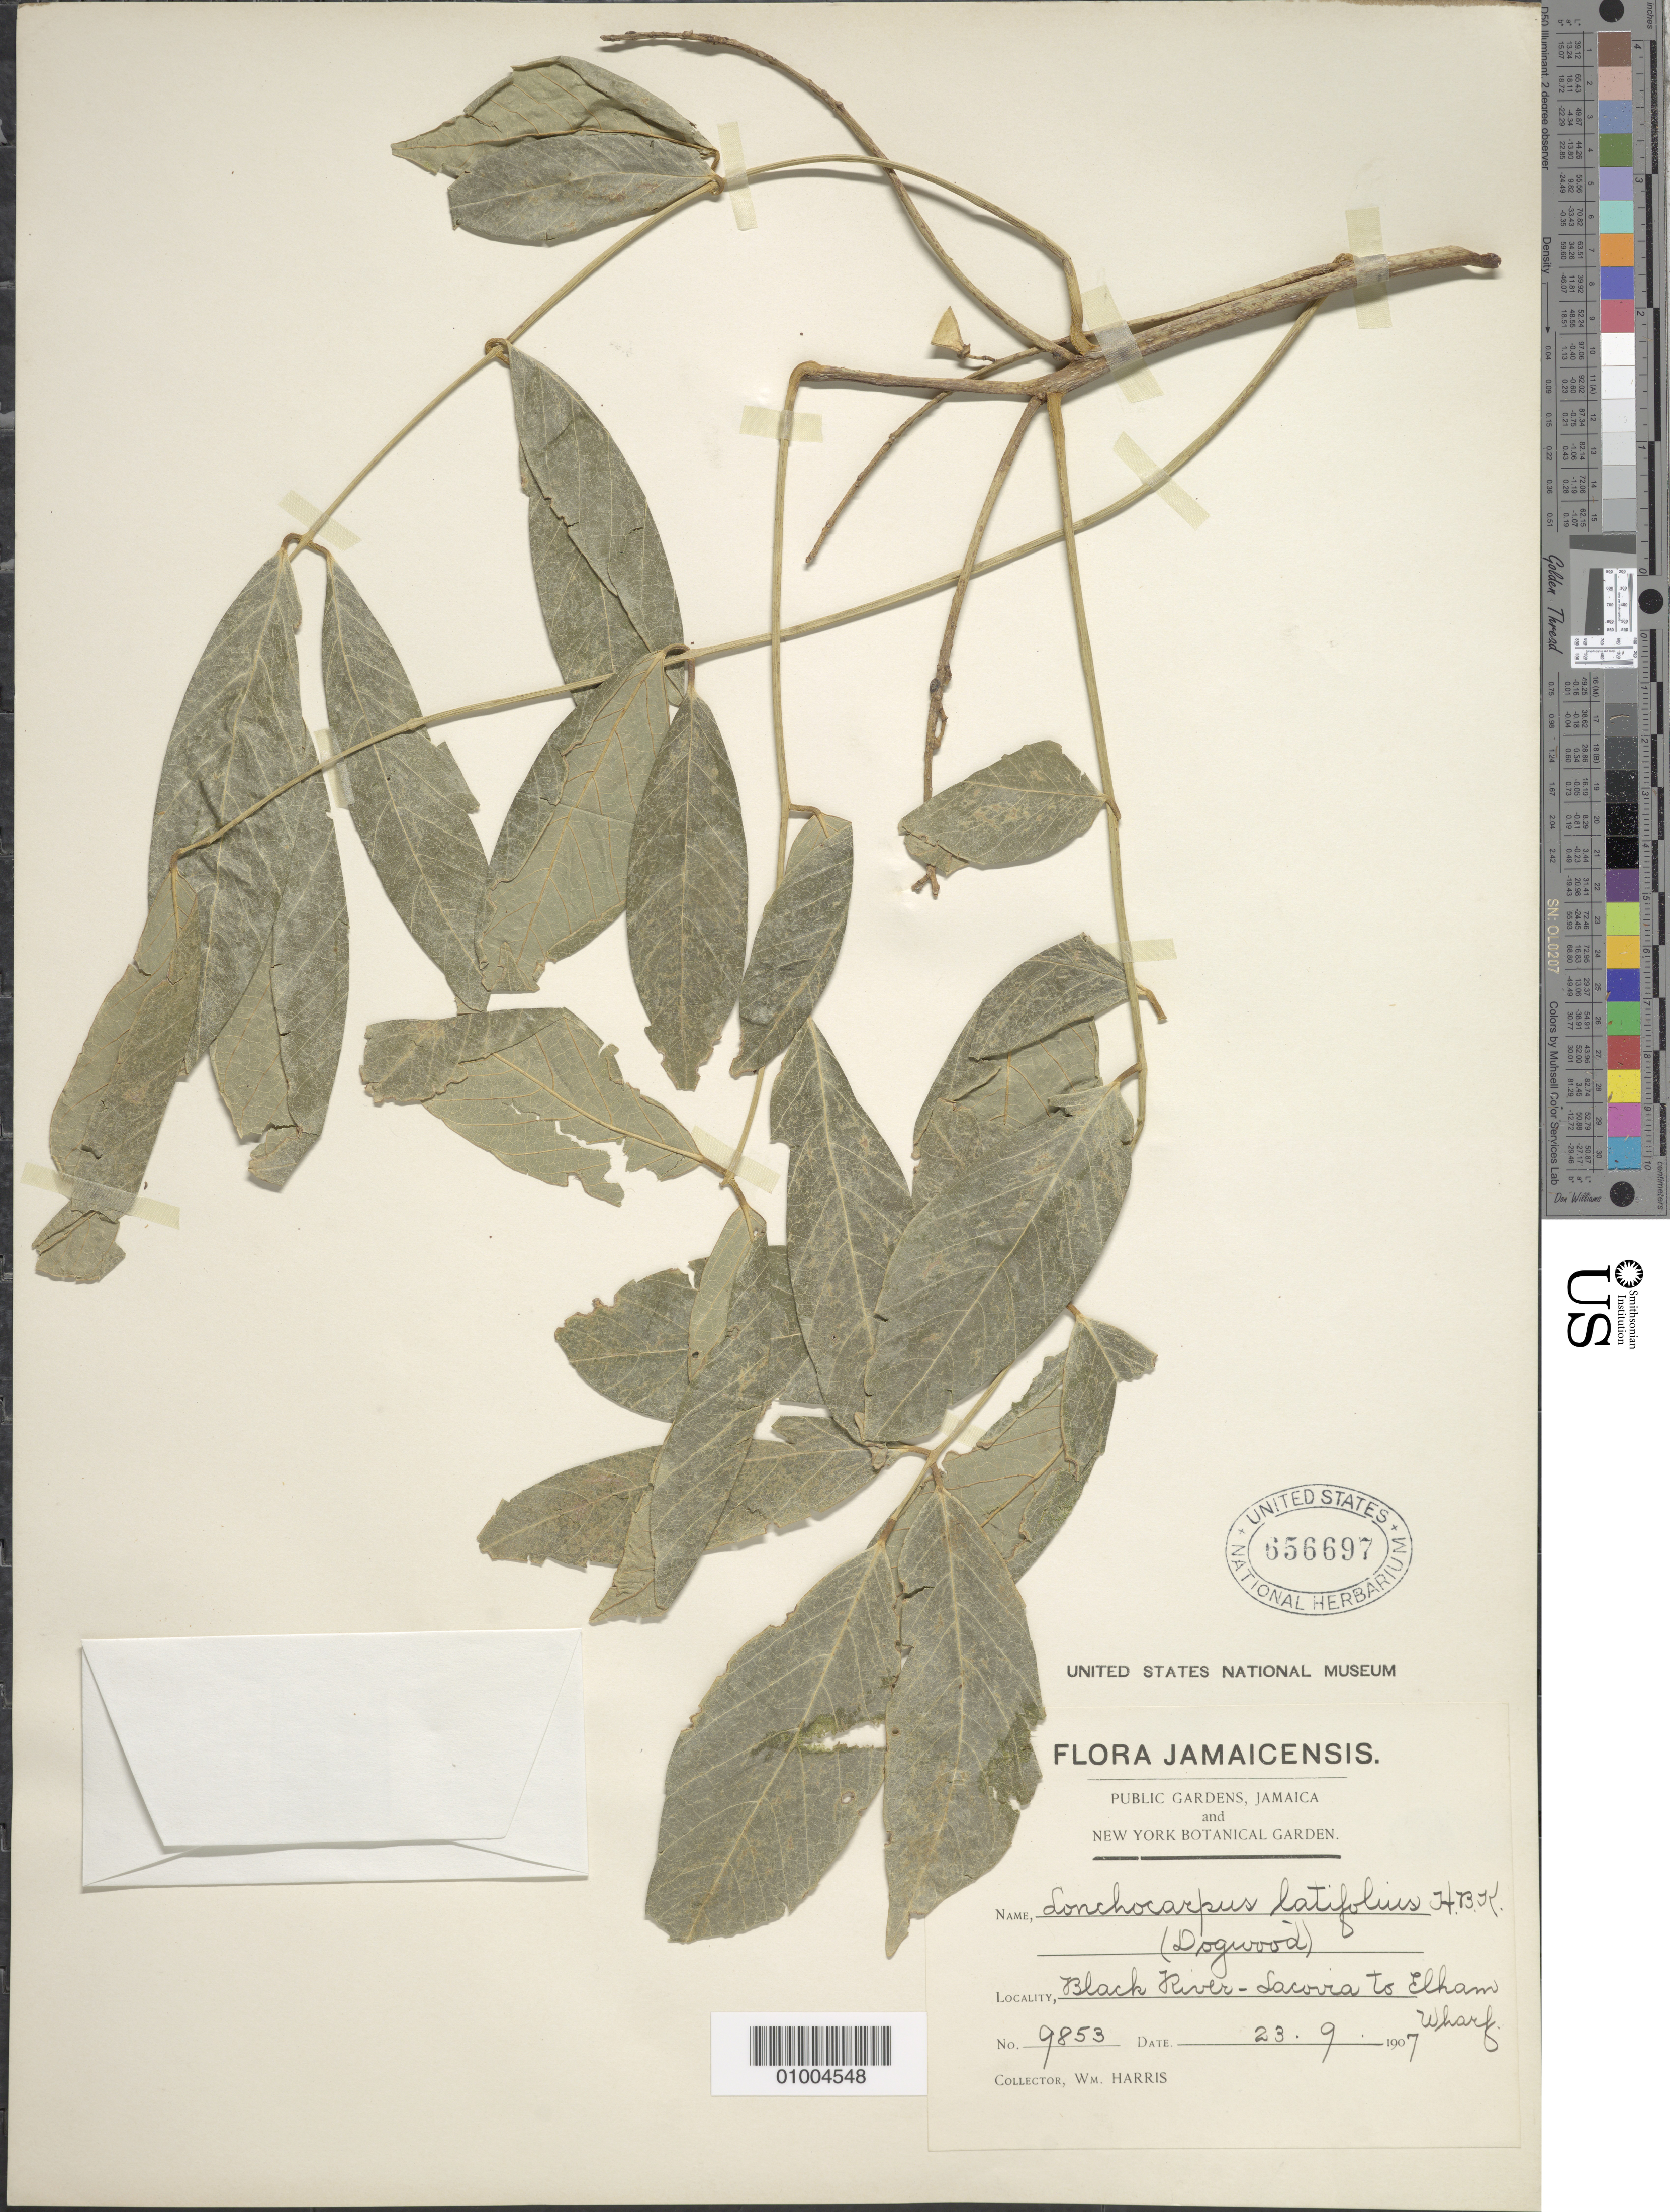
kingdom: Plantae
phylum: Tracheophyta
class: Magnoliopsida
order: Fabales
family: Fabaceae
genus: Lonchocarpus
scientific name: Lonchocarpus heptaphyllus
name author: (Poir.) DC.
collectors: W. H. Harris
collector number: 9853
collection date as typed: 23 Sep 1907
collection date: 1907-09-23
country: Jamaica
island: Jamaica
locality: black River-Lacoria to Elham Warf.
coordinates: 0 N, 0 E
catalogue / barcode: US 656697